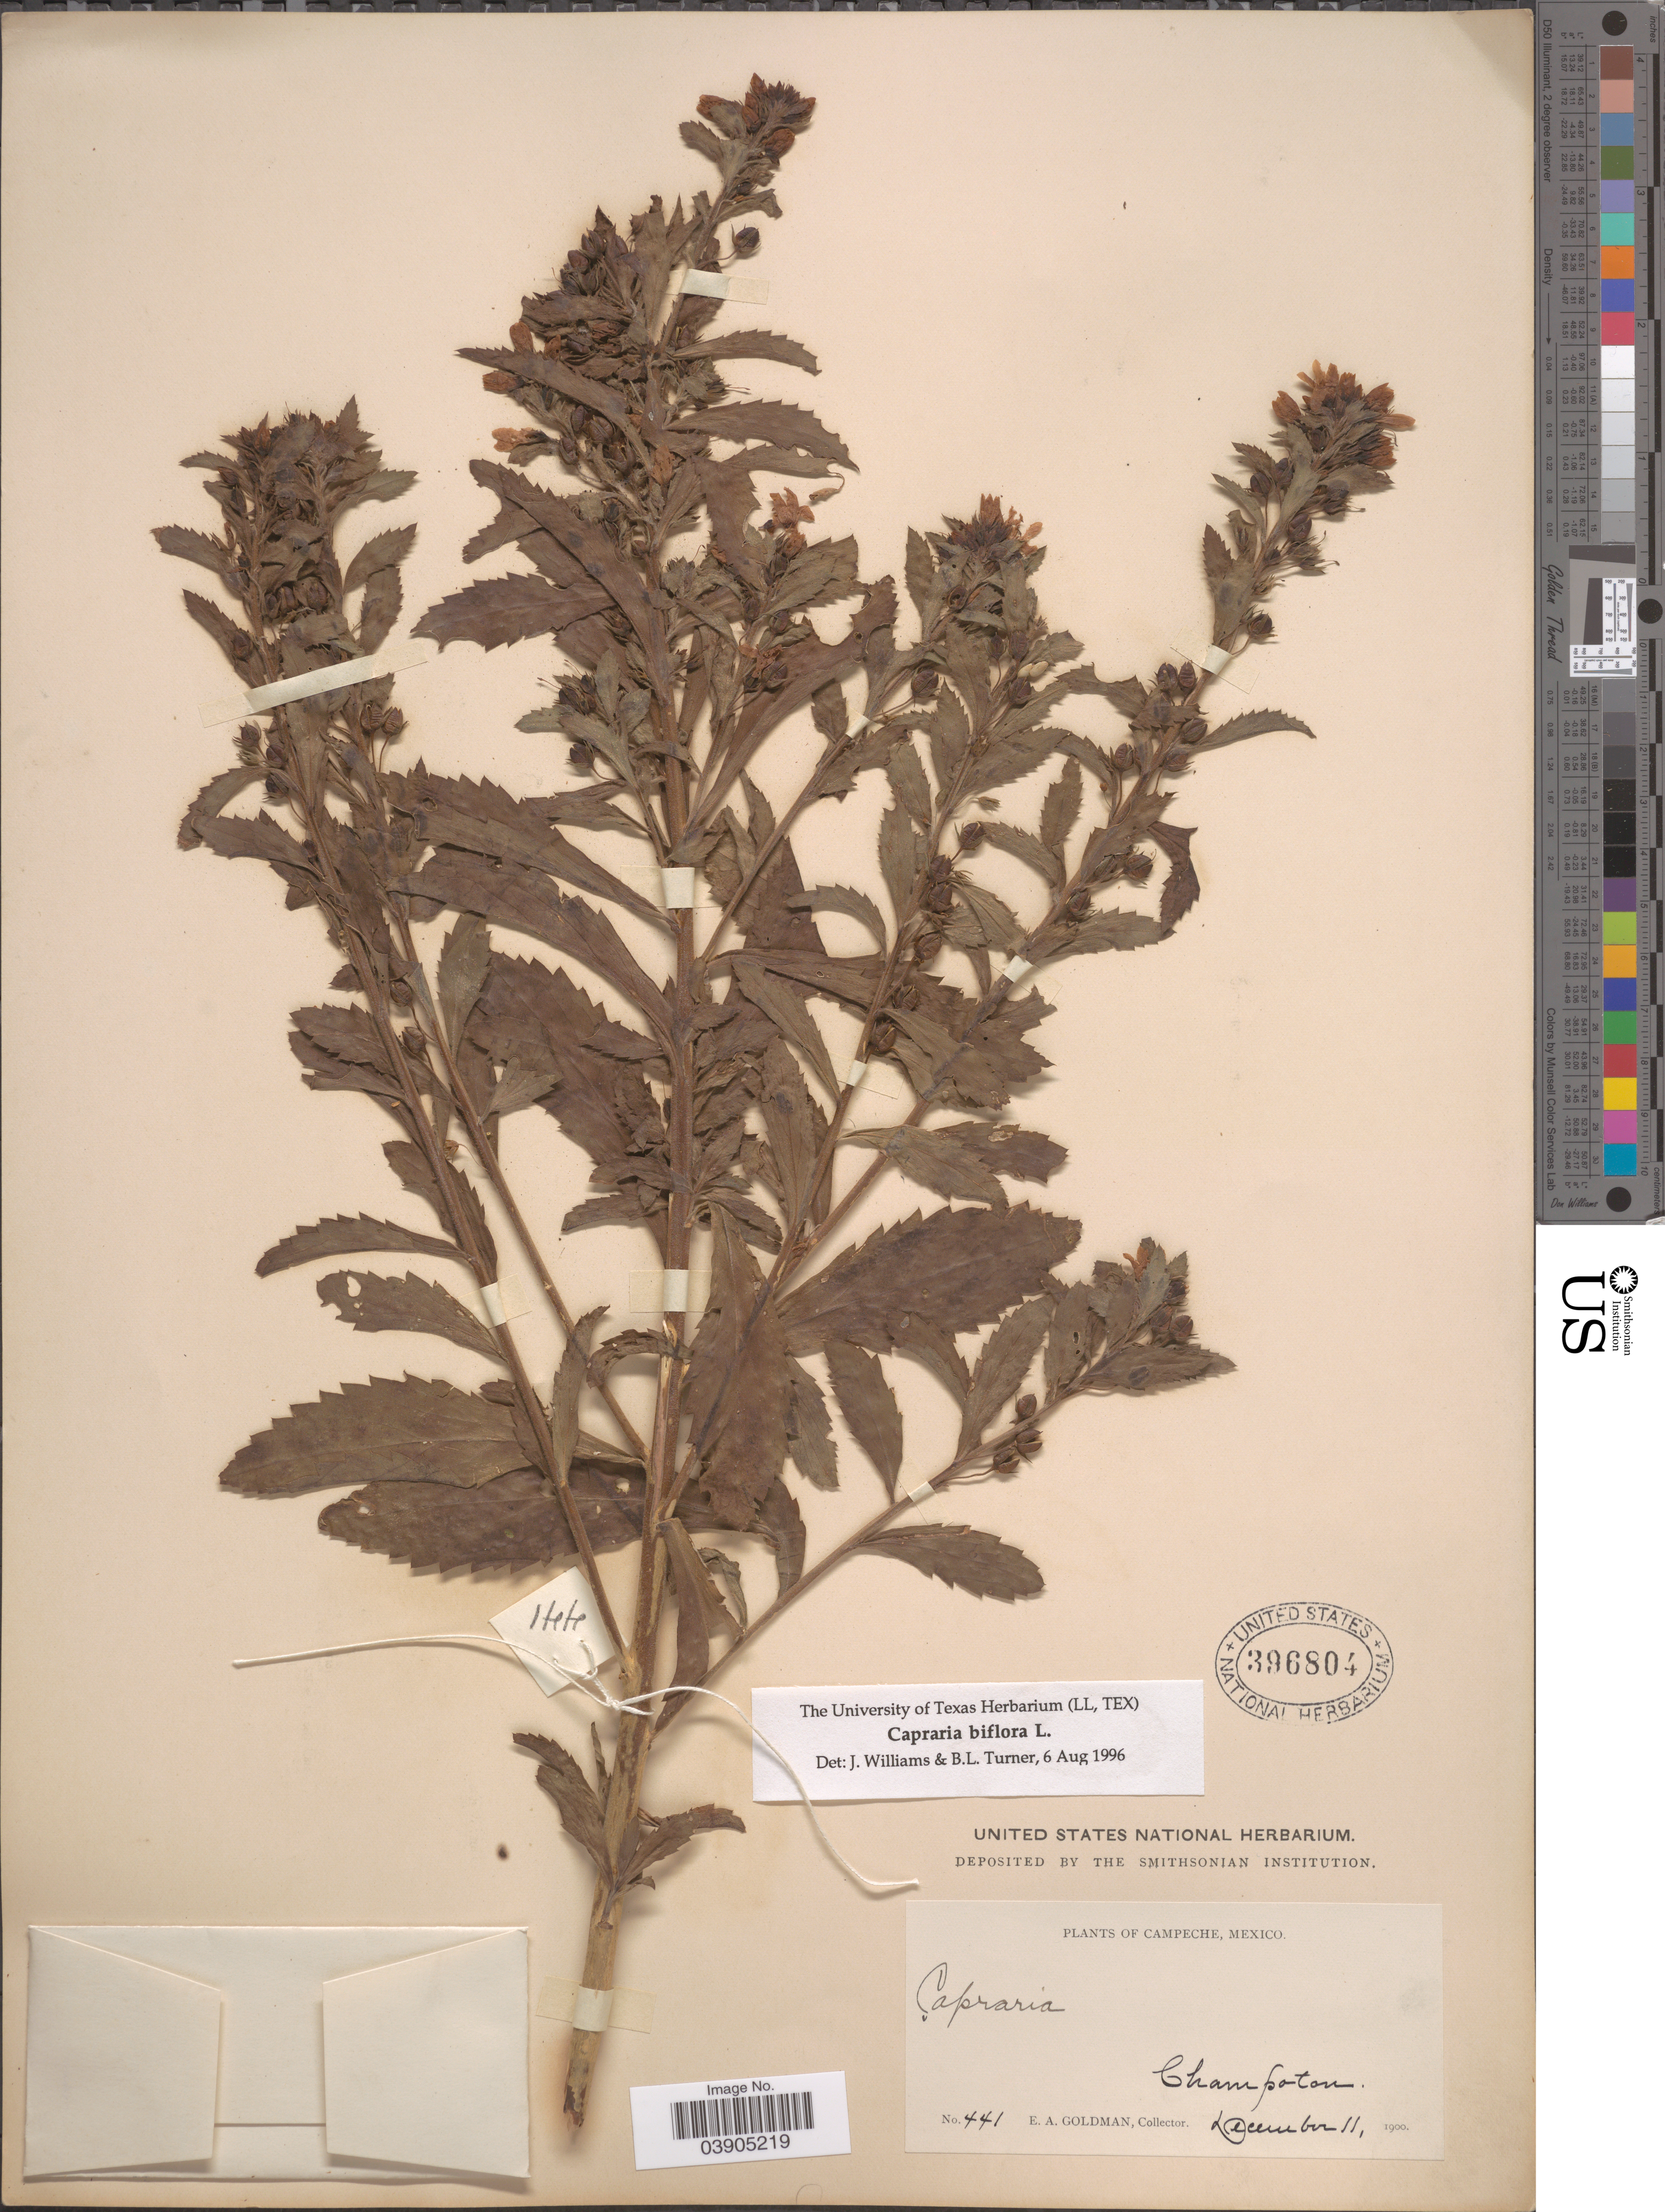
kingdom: Plantae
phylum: Tracheophyta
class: Magnoliopsida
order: Lamiales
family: Scrophulariaceae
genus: Capraria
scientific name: Capraria biflora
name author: L.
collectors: E. A. Goldman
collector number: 441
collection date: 1900-12-11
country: Mexico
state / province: Campeche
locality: Champoton.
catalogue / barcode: US 396804